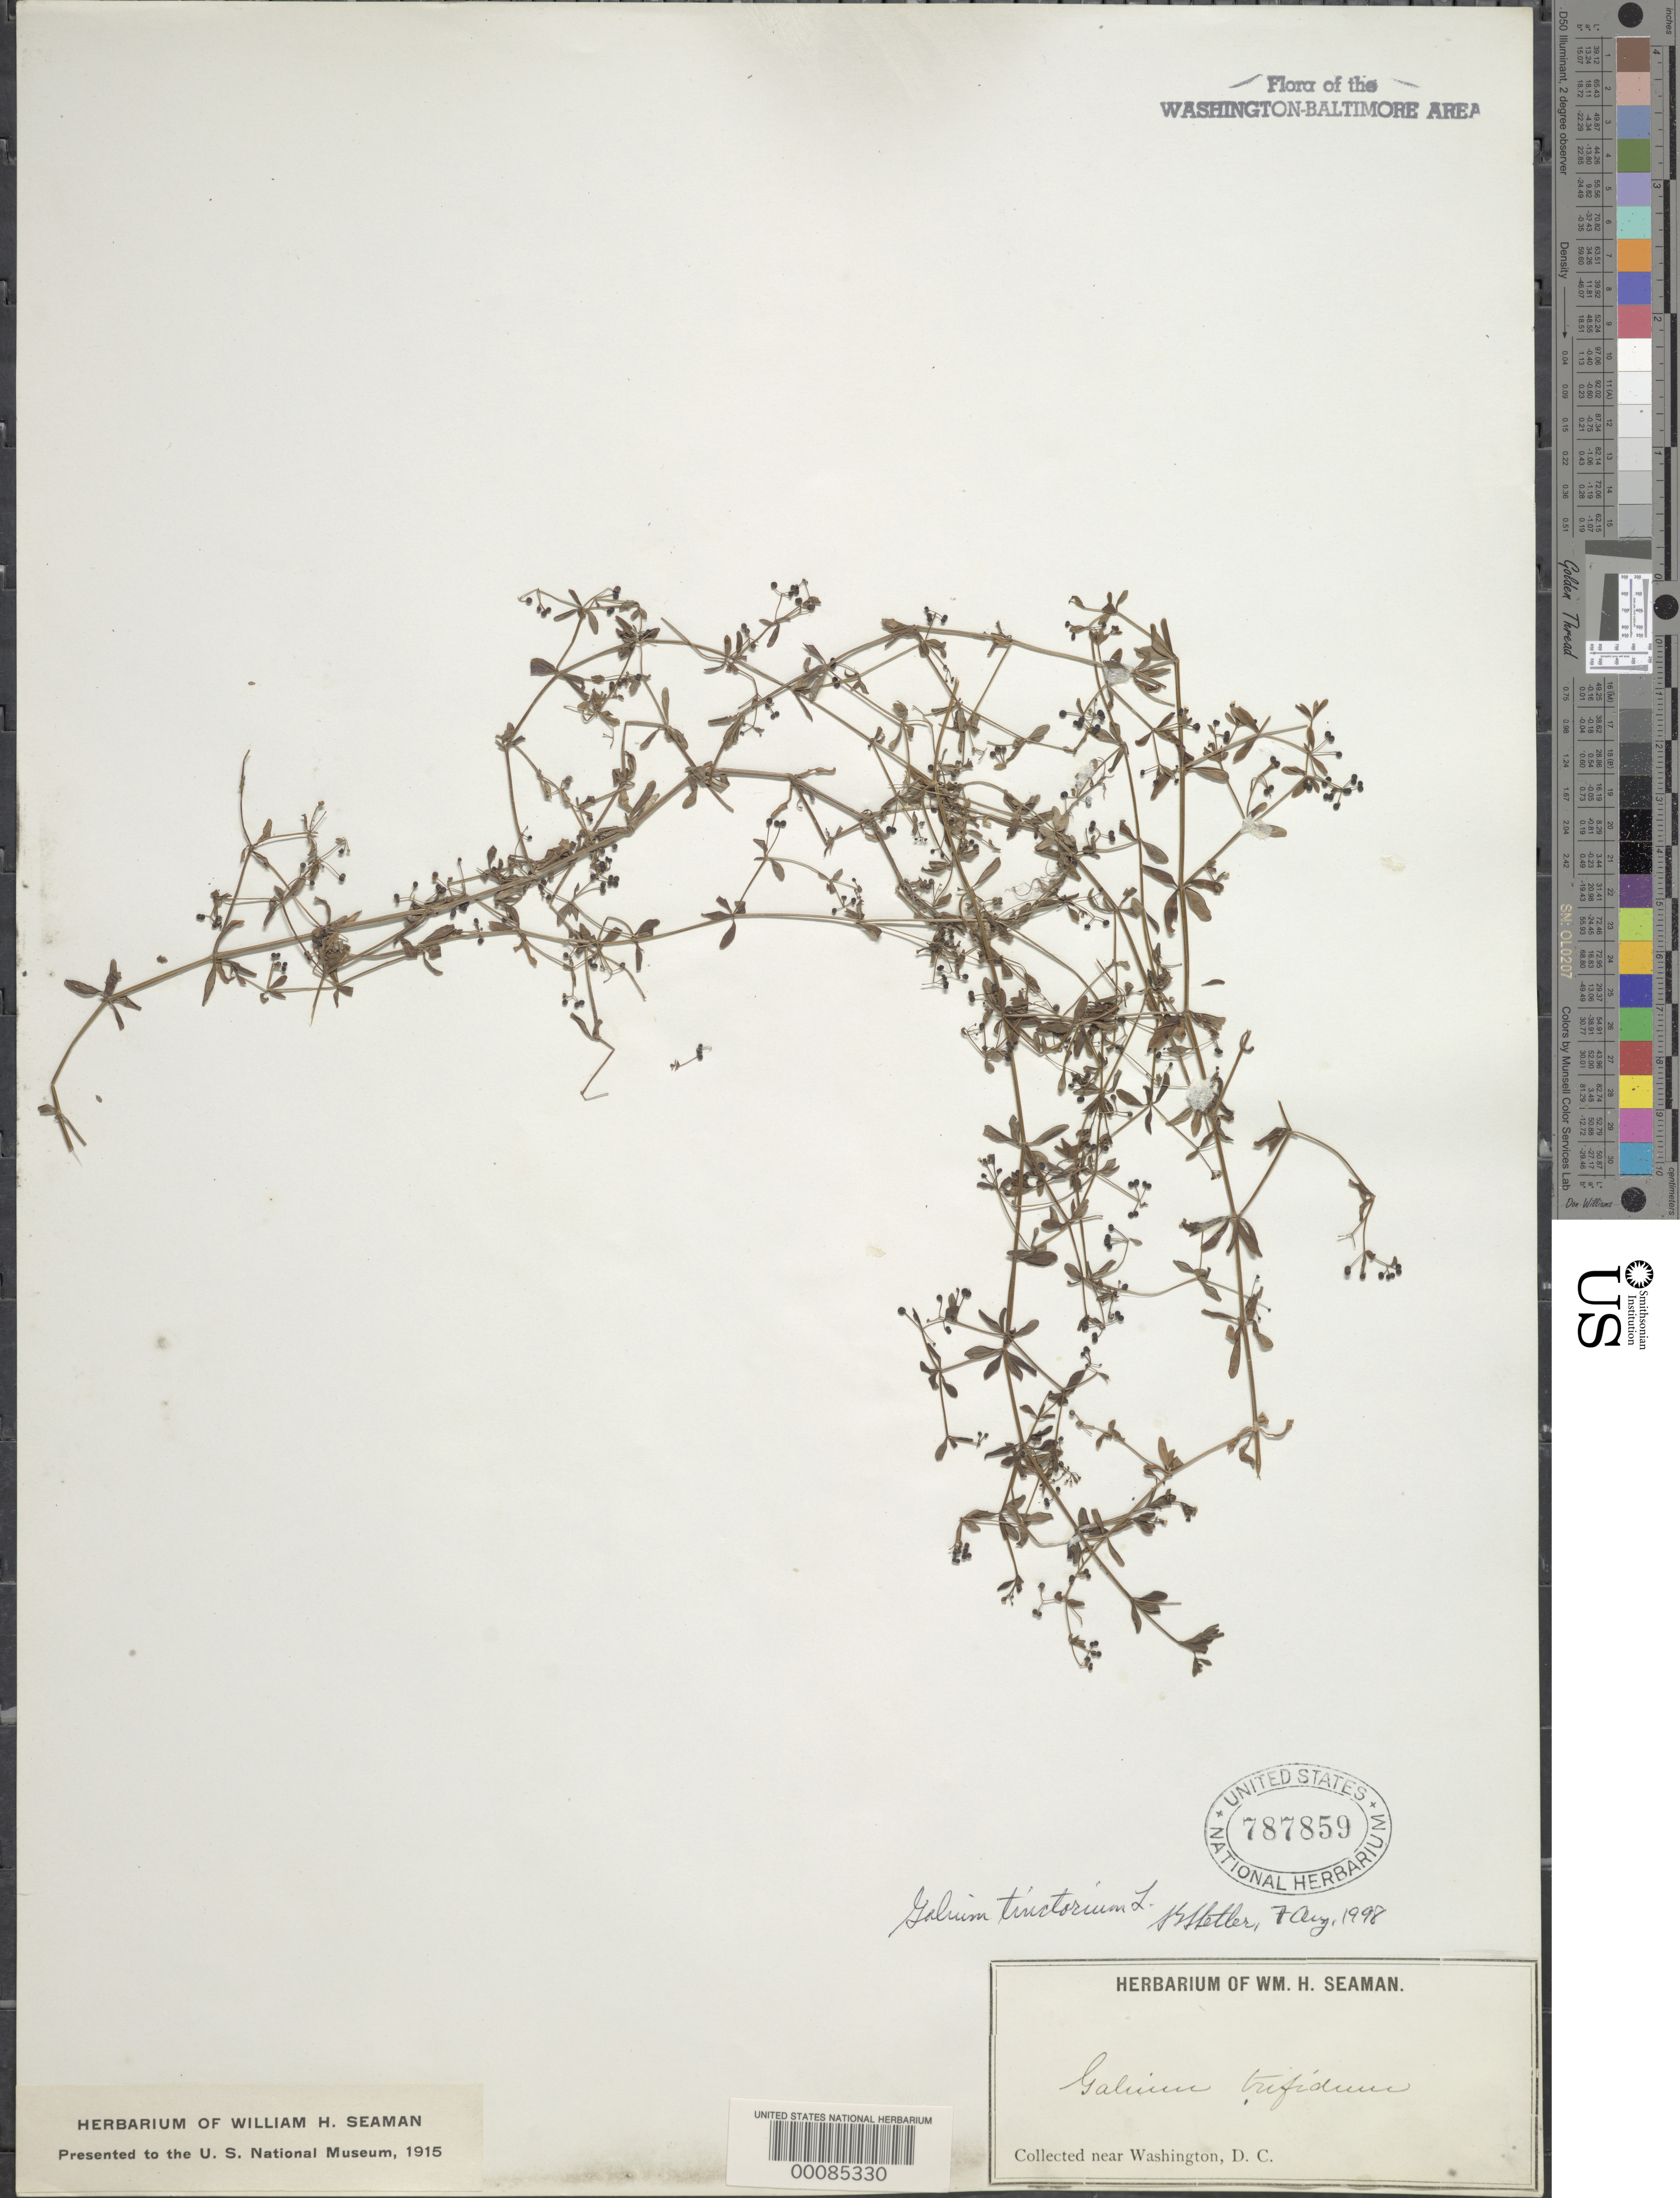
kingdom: Plantae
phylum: Tracheophyta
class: Magnoliopsida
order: Gentianales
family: Rubiaceae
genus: Galium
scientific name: Galium tinctorium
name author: (L.) Scop.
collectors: W. Seaman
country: United States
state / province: District of Columbia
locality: Near Washington DC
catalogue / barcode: US 787859